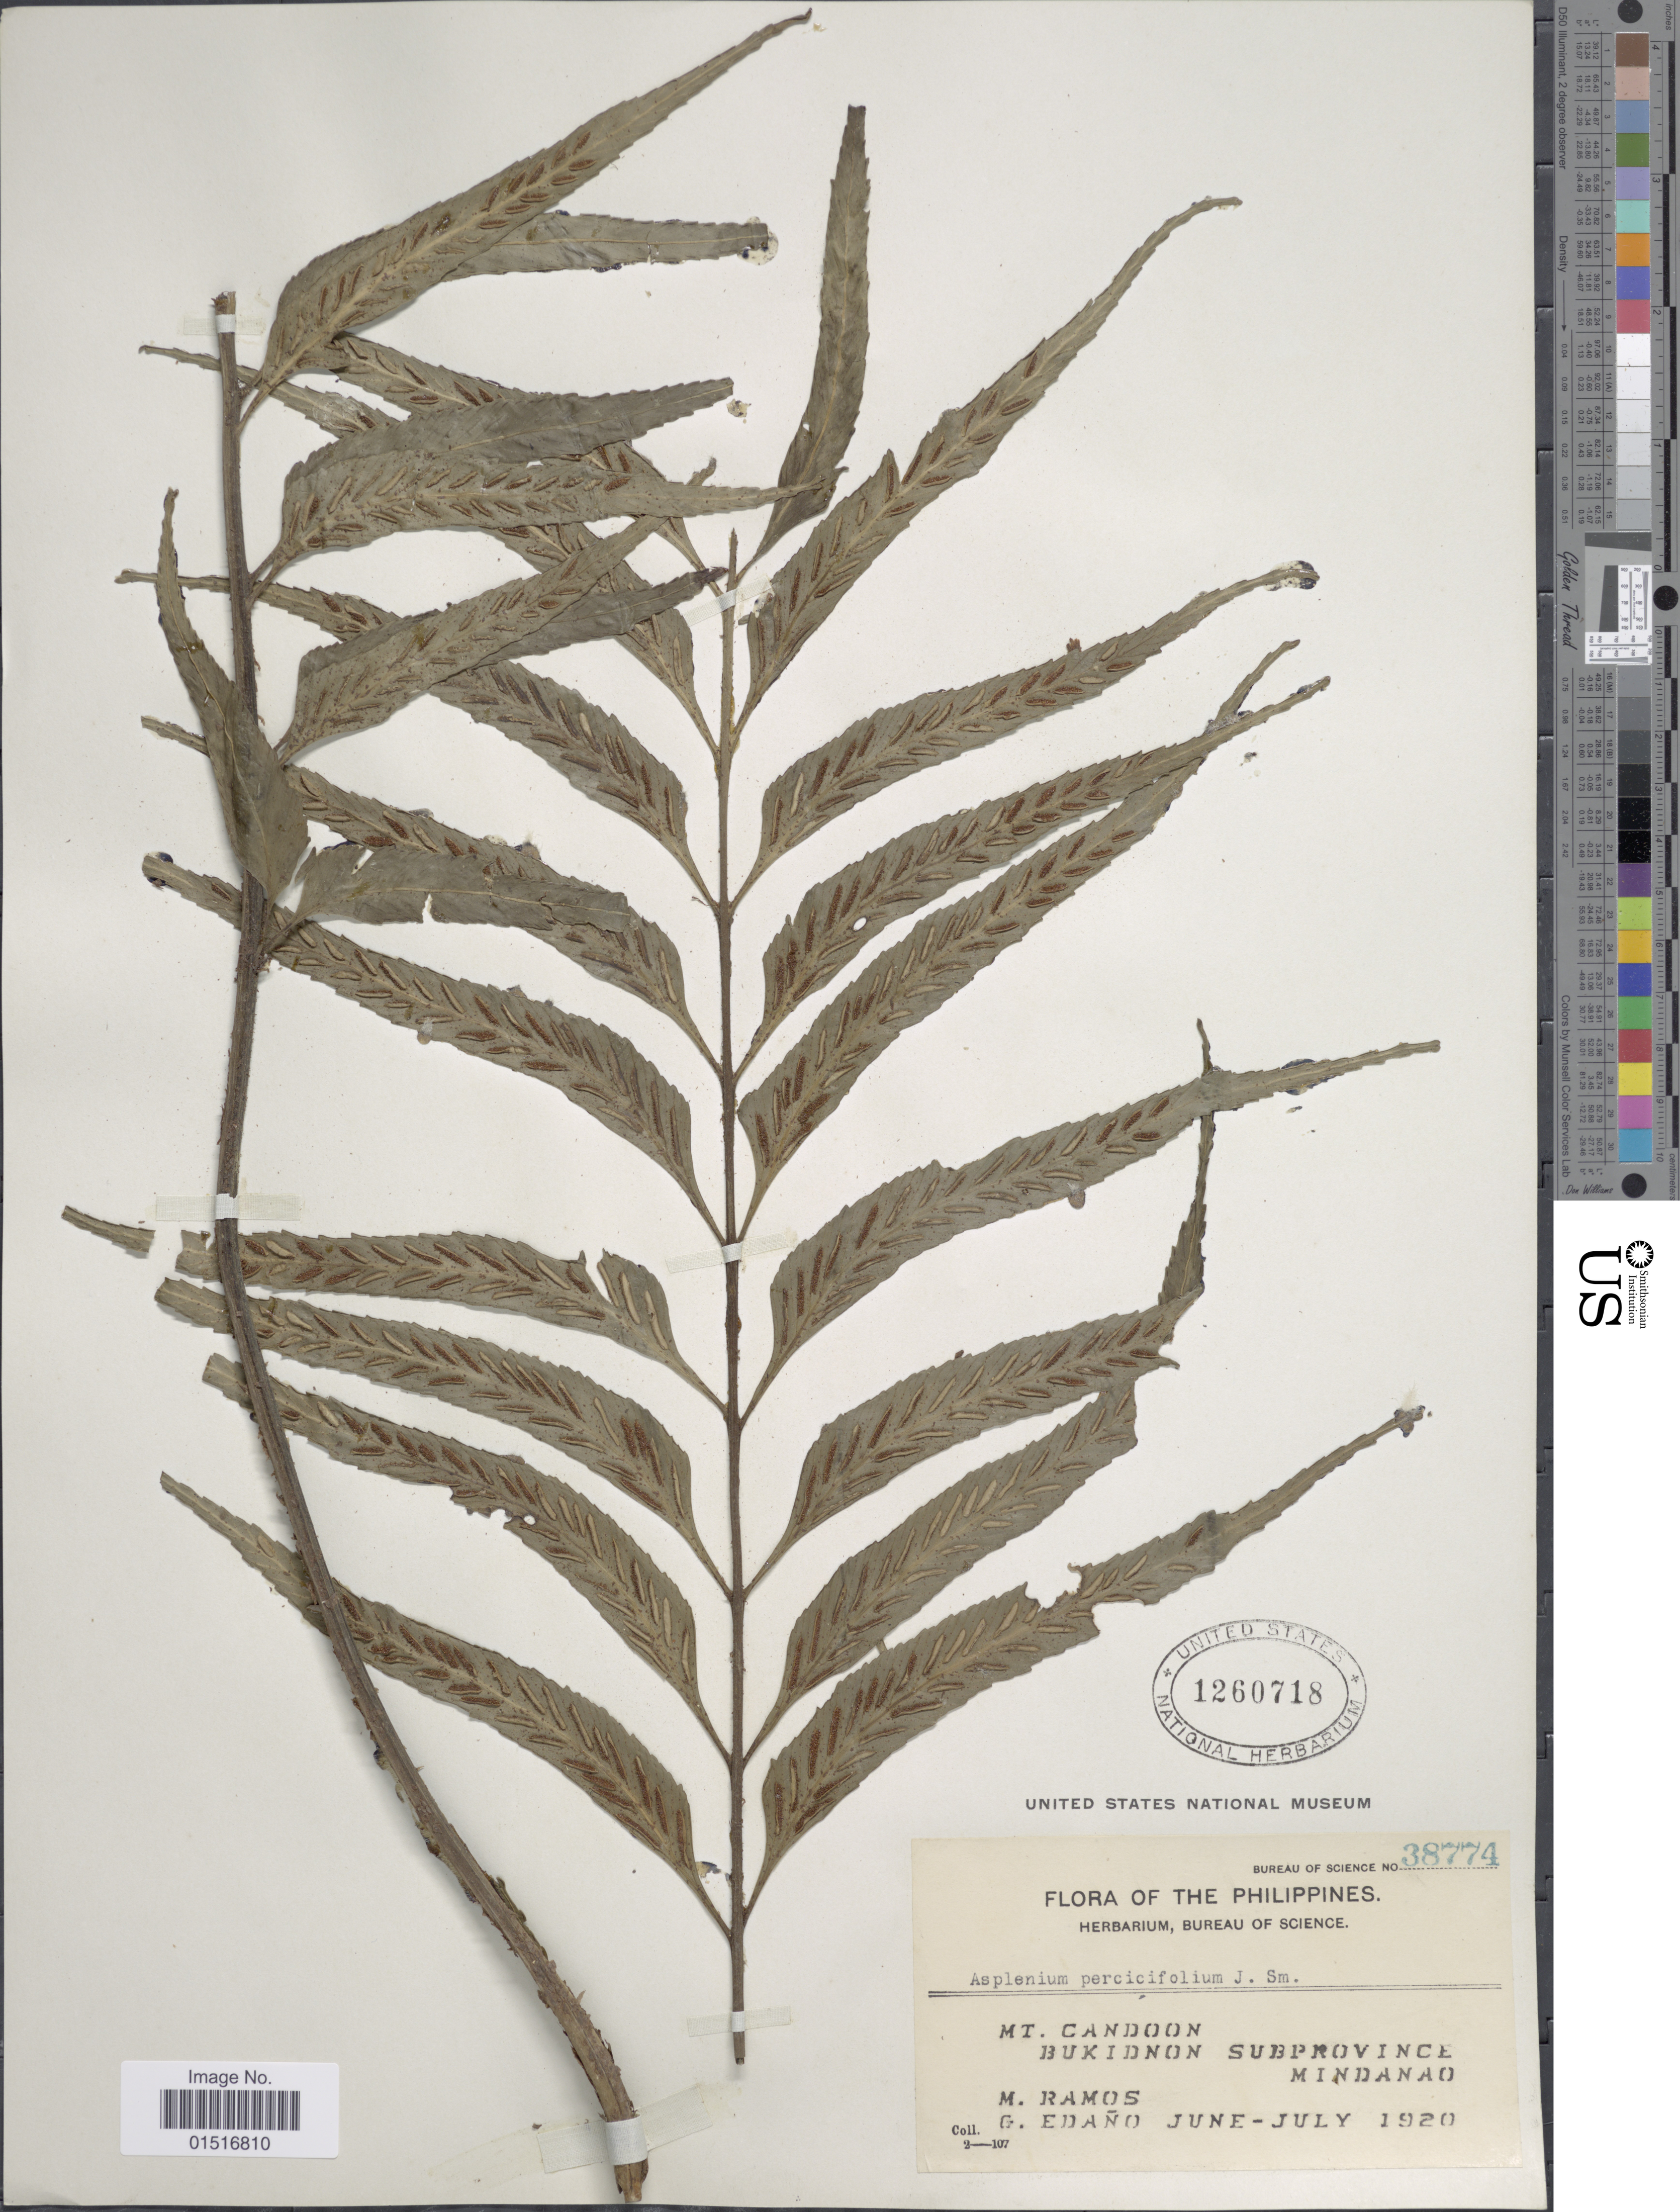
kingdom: Plantae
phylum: Tracheophyta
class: Polypodiopsida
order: Polypodiales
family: Aspleniaceae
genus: Asplenium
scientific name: Asplenium persicifolium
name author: J. Sm. ex Mett.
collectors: M. Ramos & G. Edaño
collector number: Bureau of Science 38774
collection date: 1920-06/1920-07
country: Philippines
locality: Mt. Candoon. Bukidnon Subprovince. Mindanao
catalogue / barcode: US 1260718